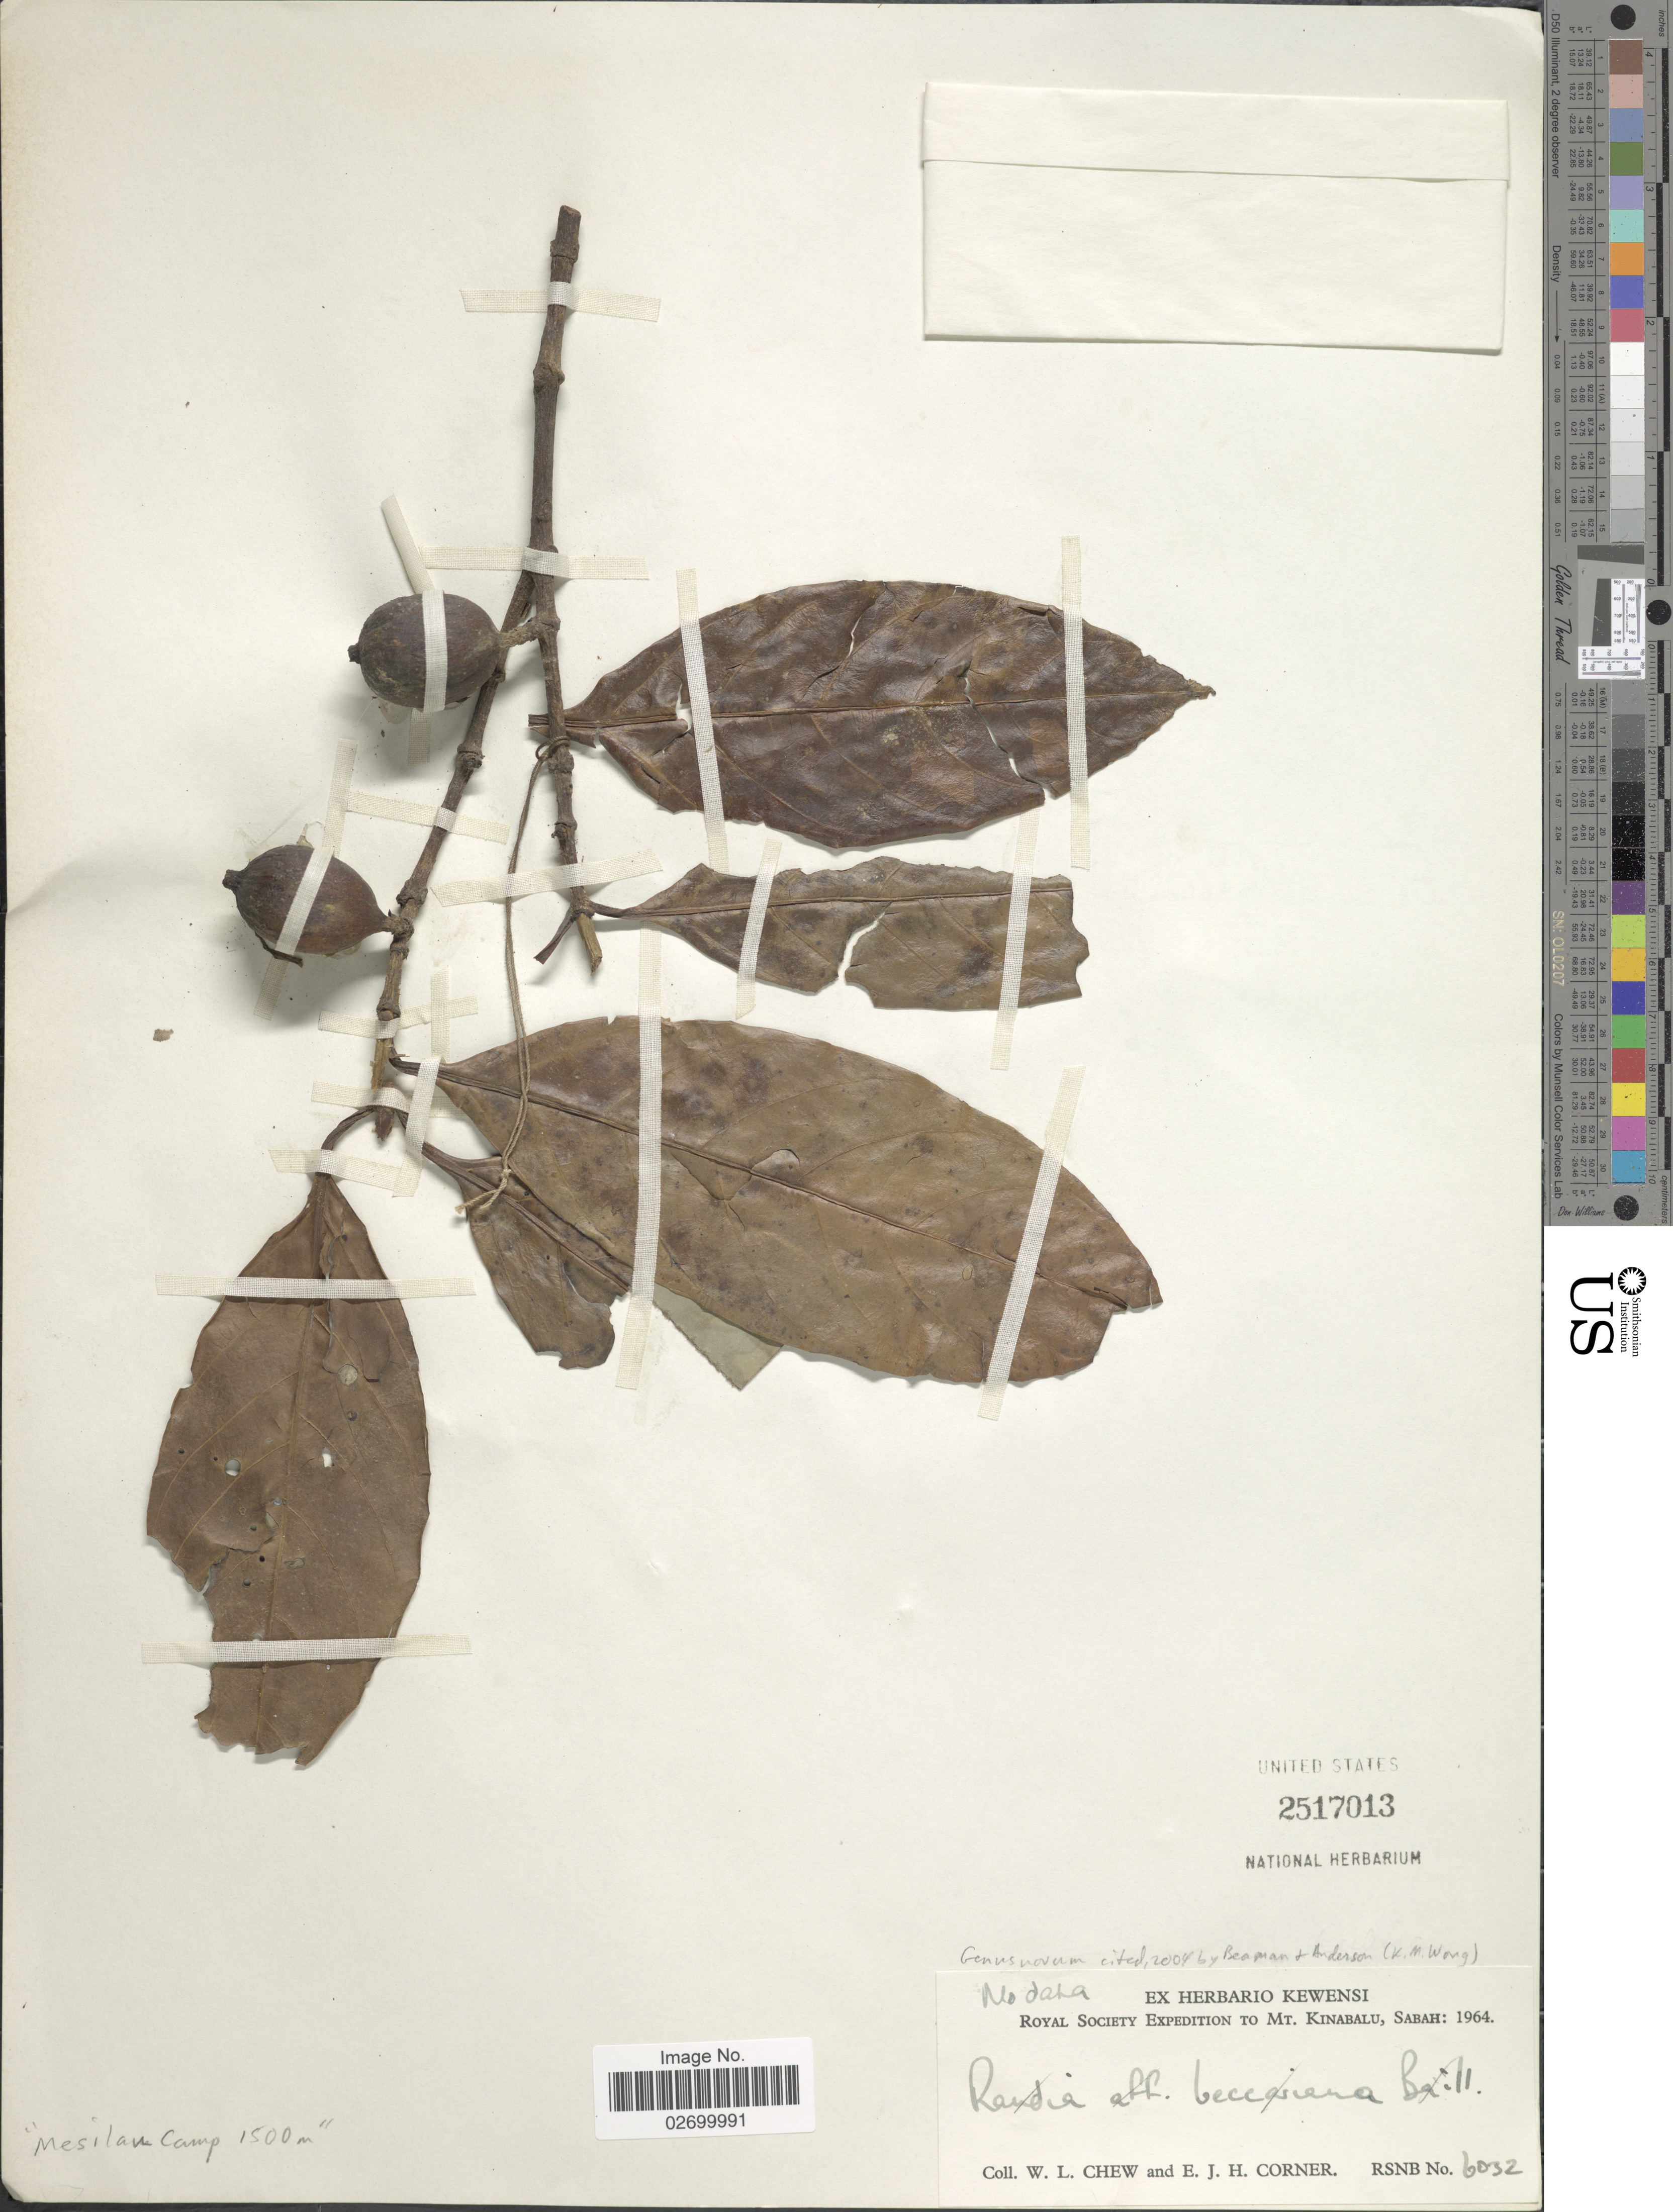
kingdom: Plantae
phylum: Tracheophyta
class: Magnoliopsida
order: Gentianales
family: Rubiaceae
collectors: W. Chew & E. Corner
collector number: RSNB 6032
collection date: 1964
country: Malaysia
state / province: Sabah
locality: Mt. Kinabalu. Mesilau Camp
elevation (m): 1500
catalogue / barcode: US 2517013